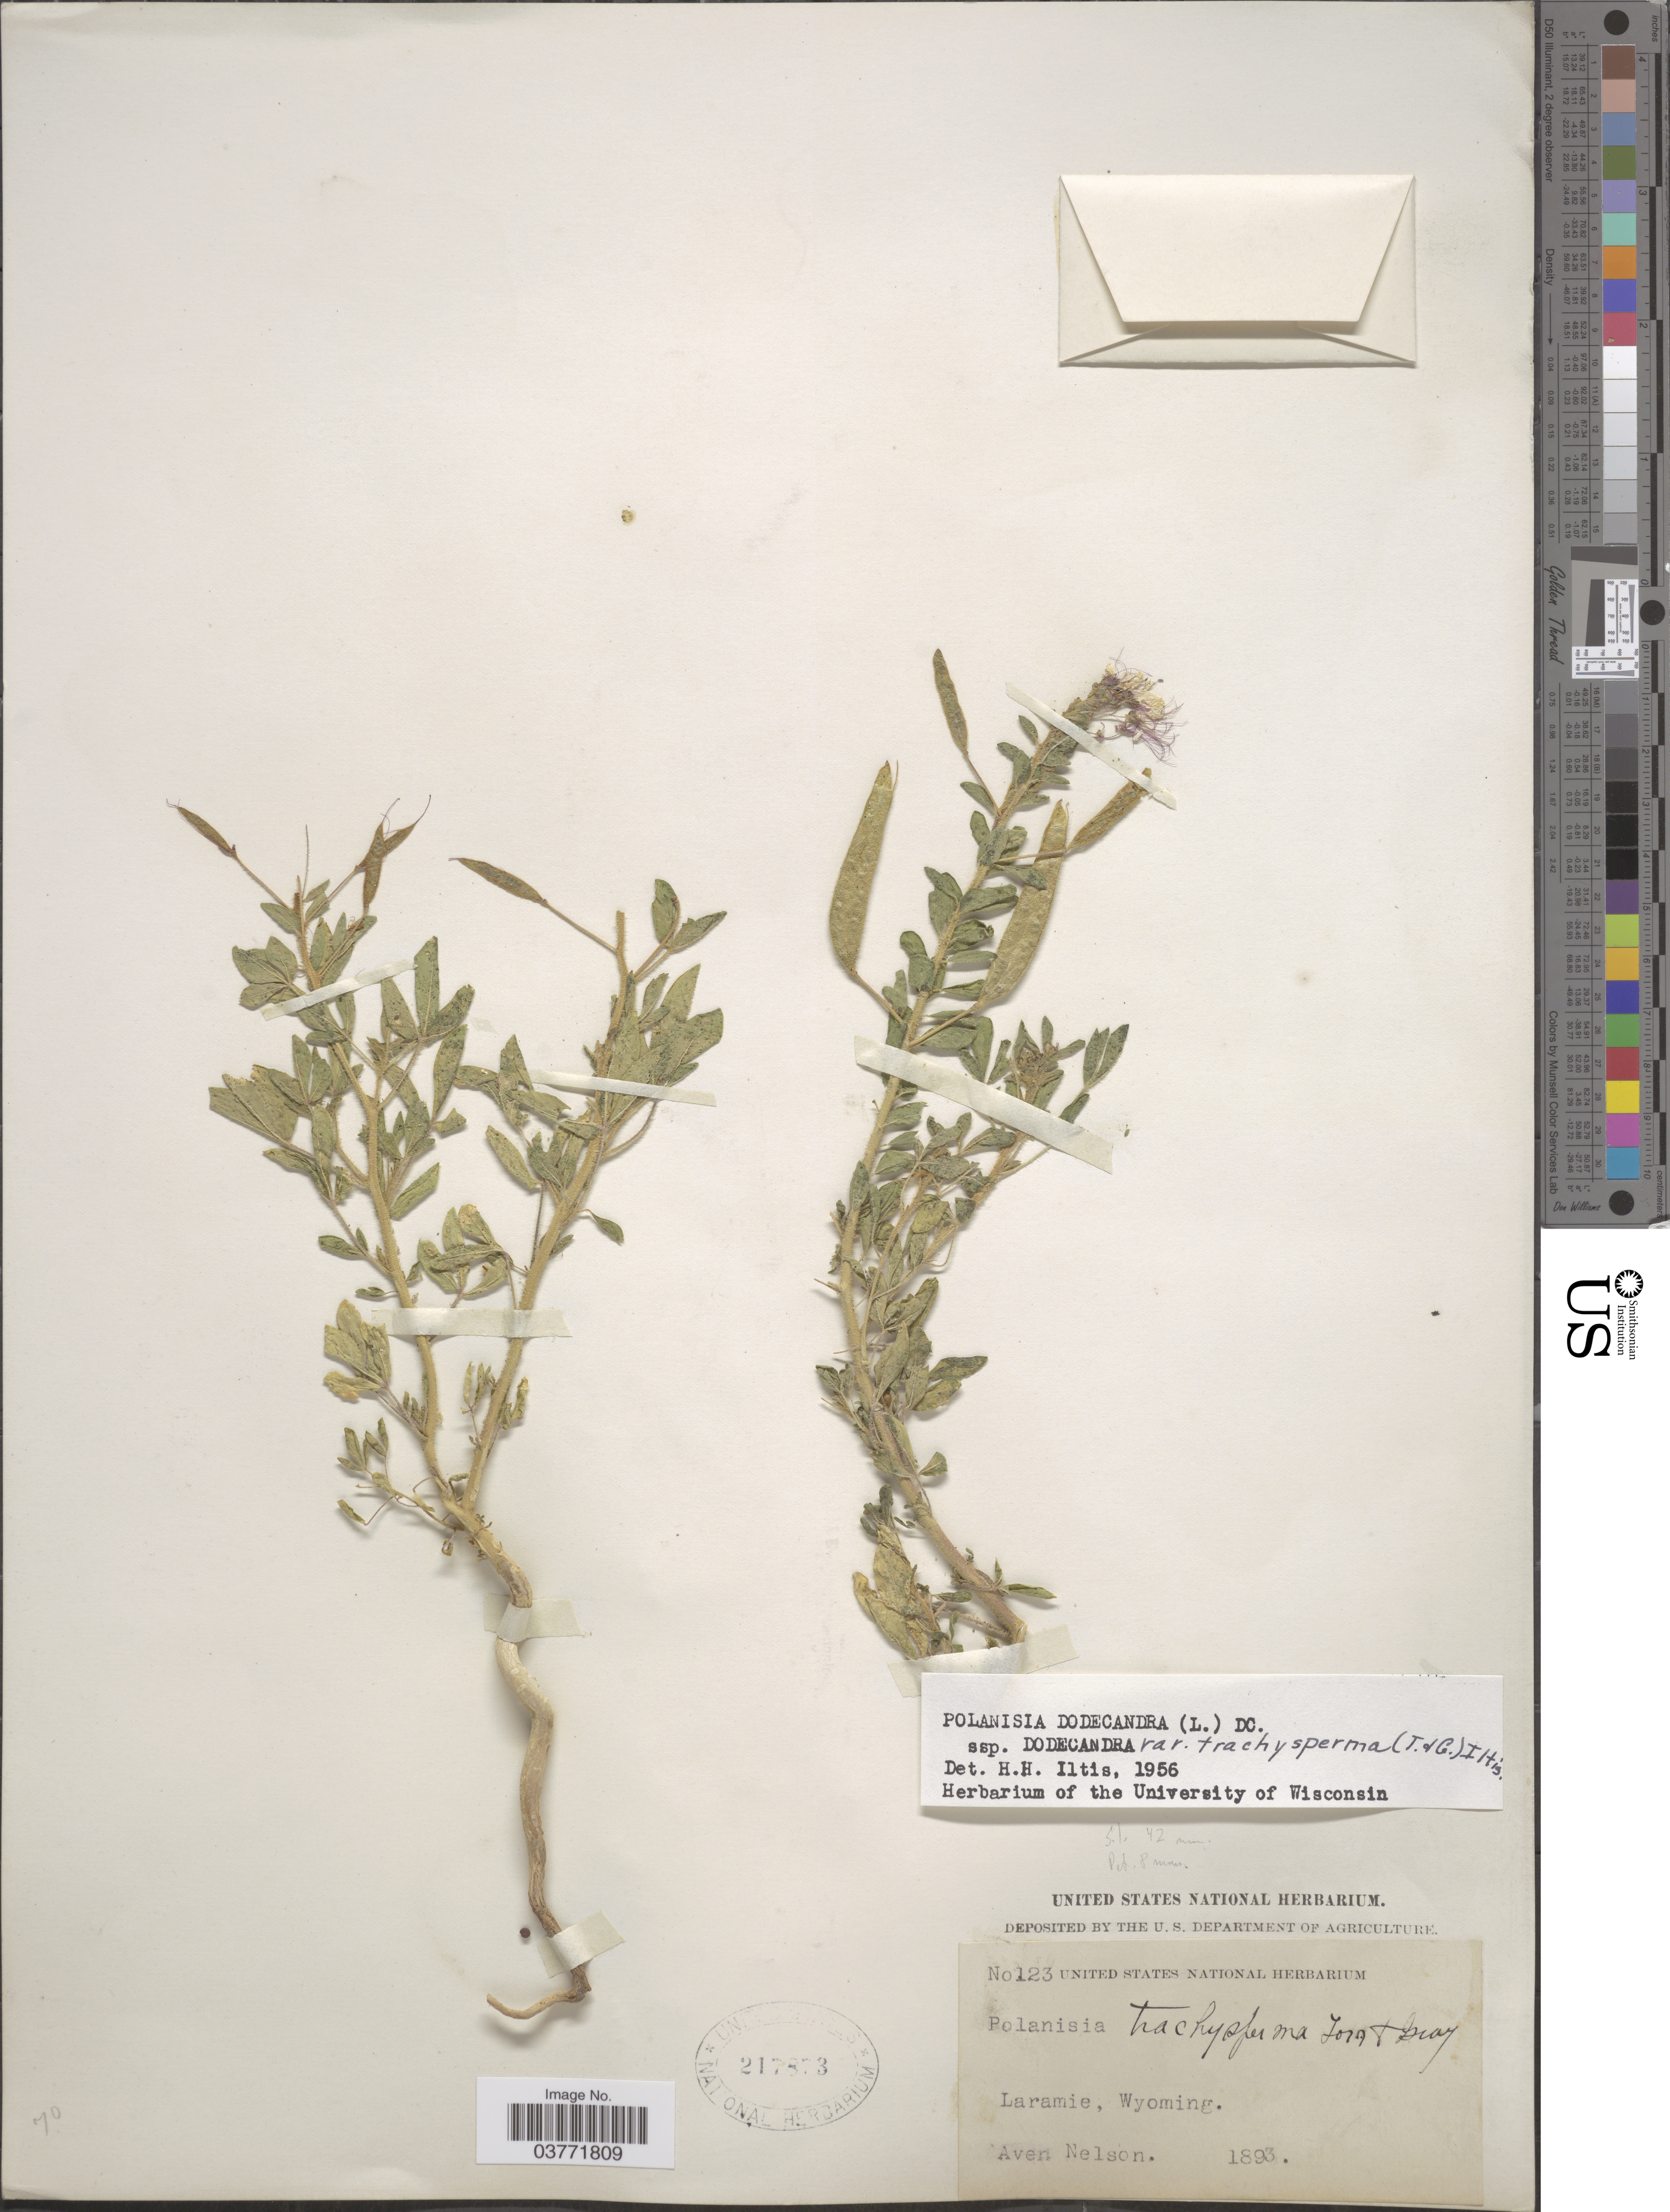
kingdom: Plantae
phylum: Tracheophyta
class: Magnoliopsida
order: Brassicales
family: Cleomaceae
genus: Polanisia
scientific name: Polanisia trachysperma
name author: Torr. & A. Gray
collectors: A. Nelson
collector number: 123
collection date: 1893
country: United States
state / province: Wyoming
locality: Laramie.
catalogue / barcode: US 217873